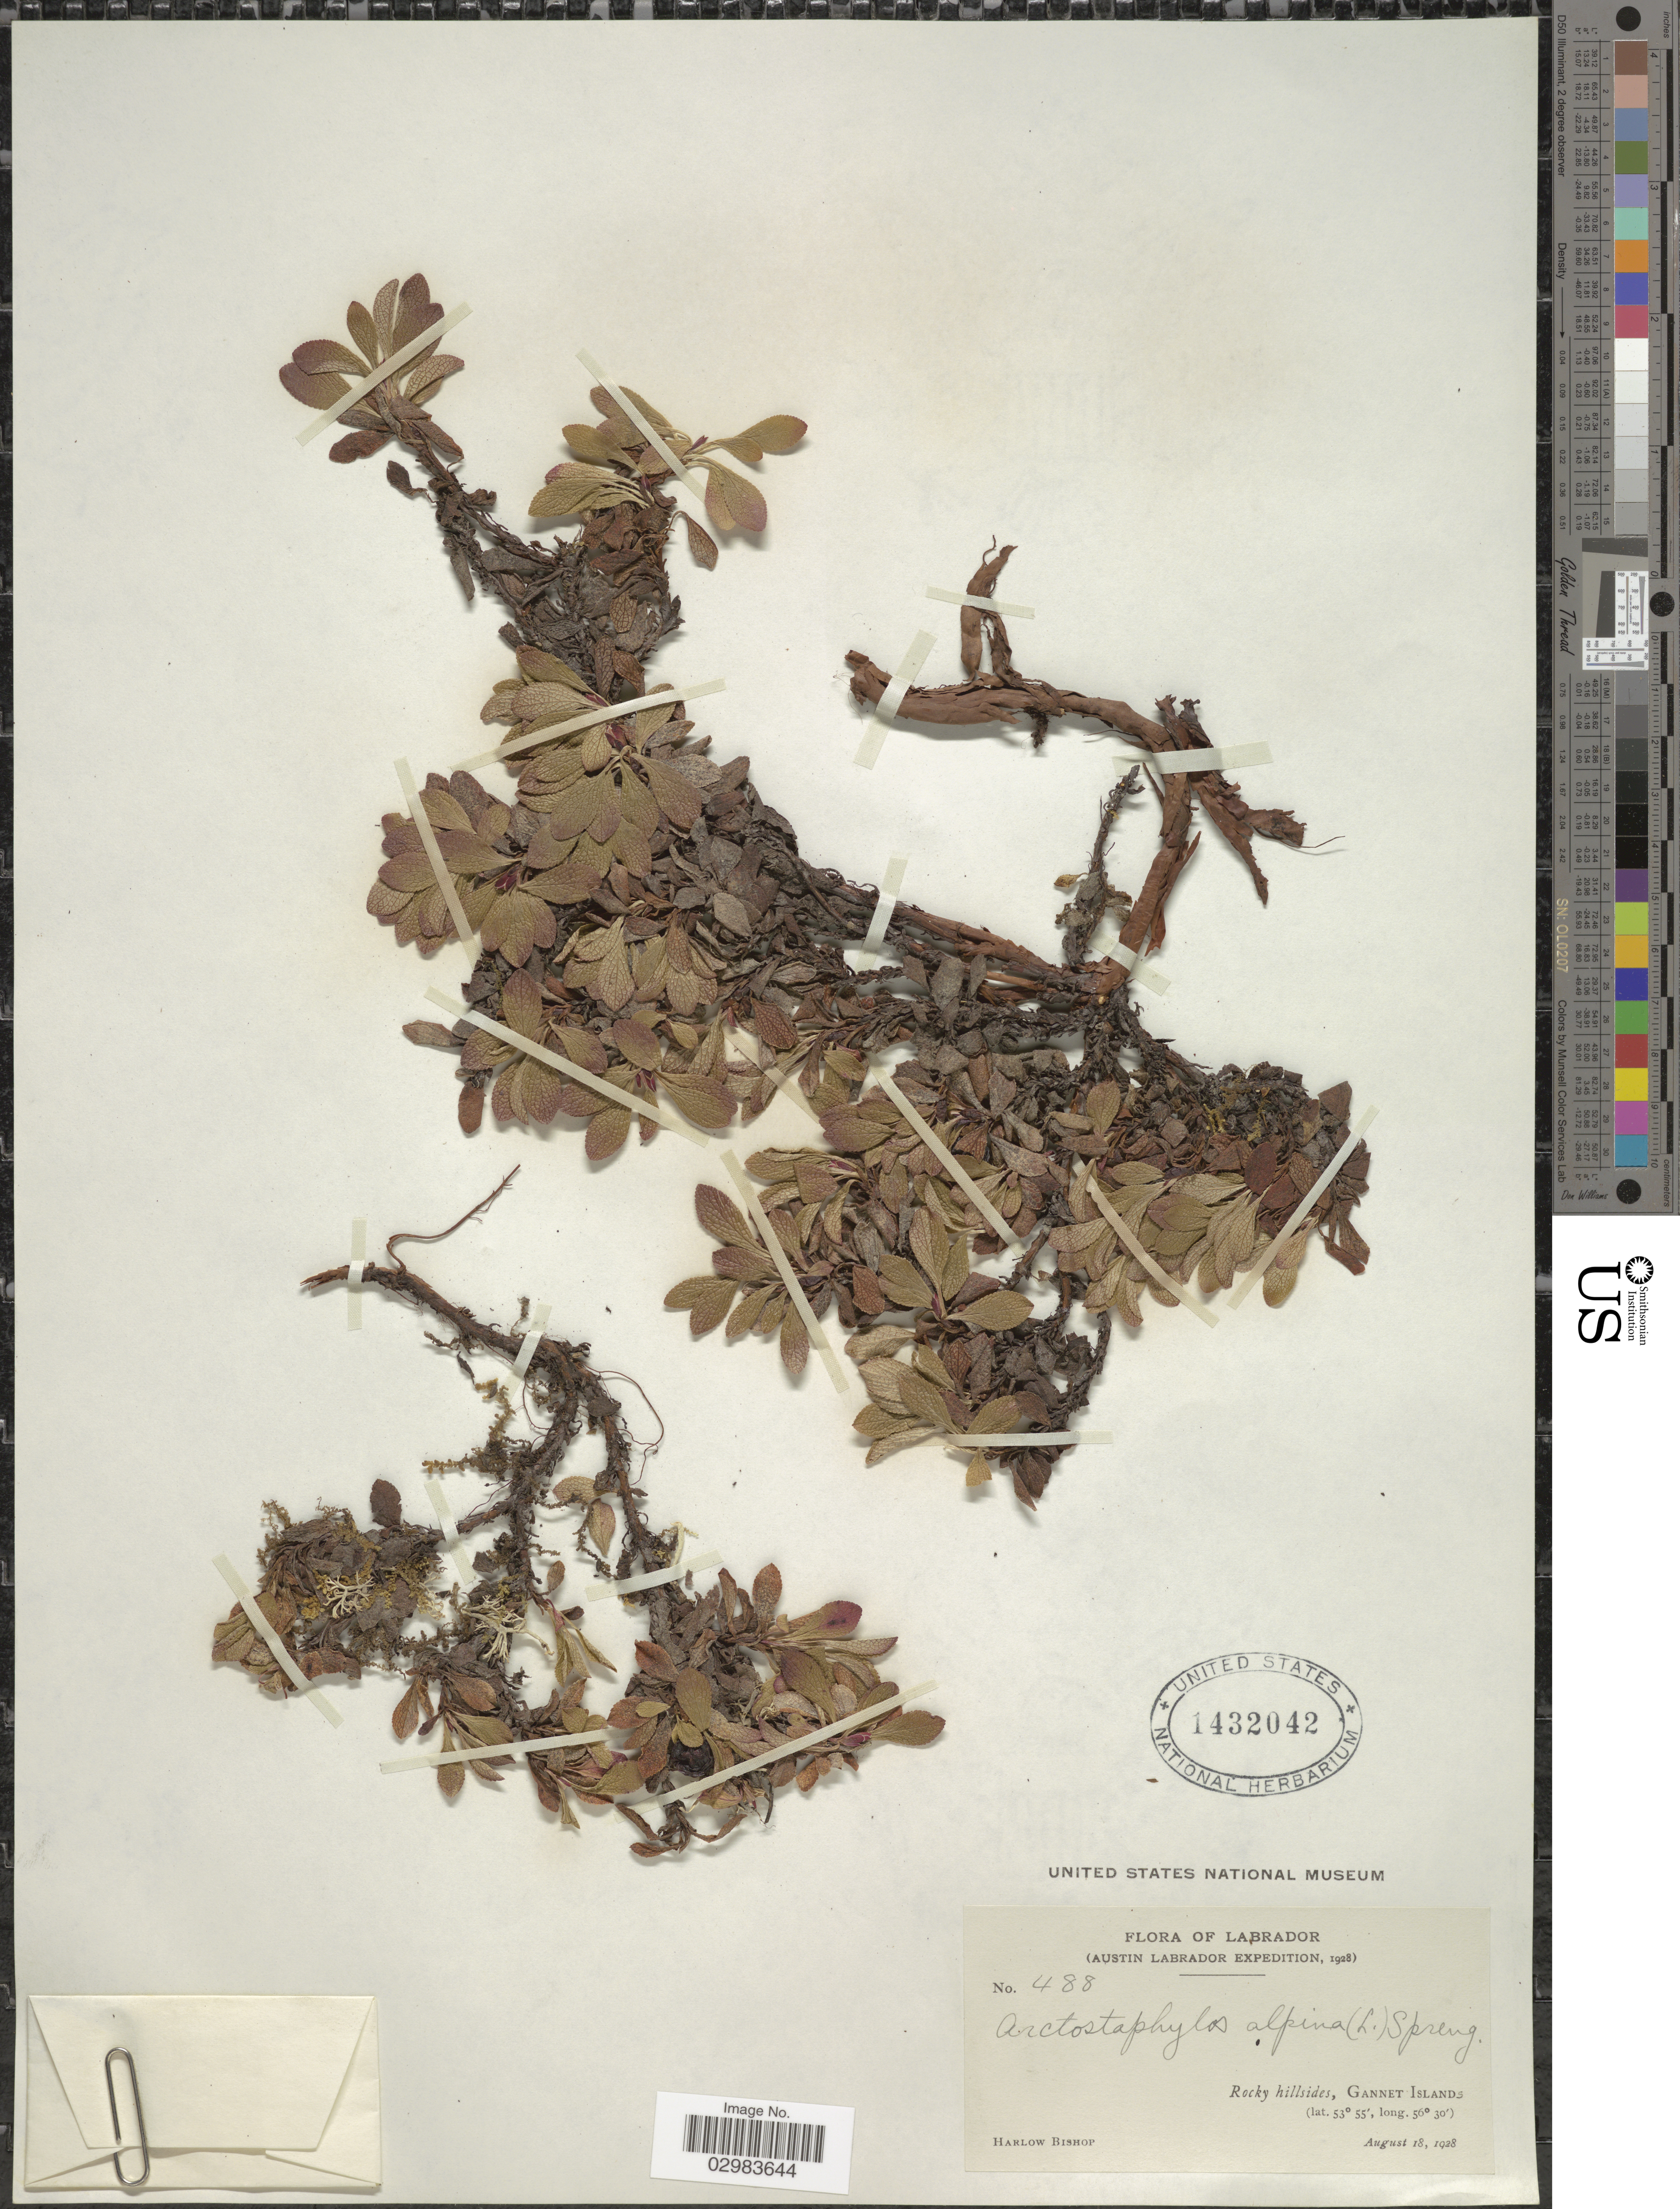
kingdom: Plantae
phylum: Tracheophyta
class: Magnoliopsida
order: Ericales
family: Ericaceae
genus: Arctostaphylos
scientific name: Arctostaphylos alpina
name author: (L.) Spreng.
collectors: H. Bishop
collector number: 488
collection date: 1928-08-18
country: Canada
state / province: Newfoundland and Labrador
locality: Labrador. Rocky hillsides, Gannet Islands.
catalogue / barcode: US 1432042